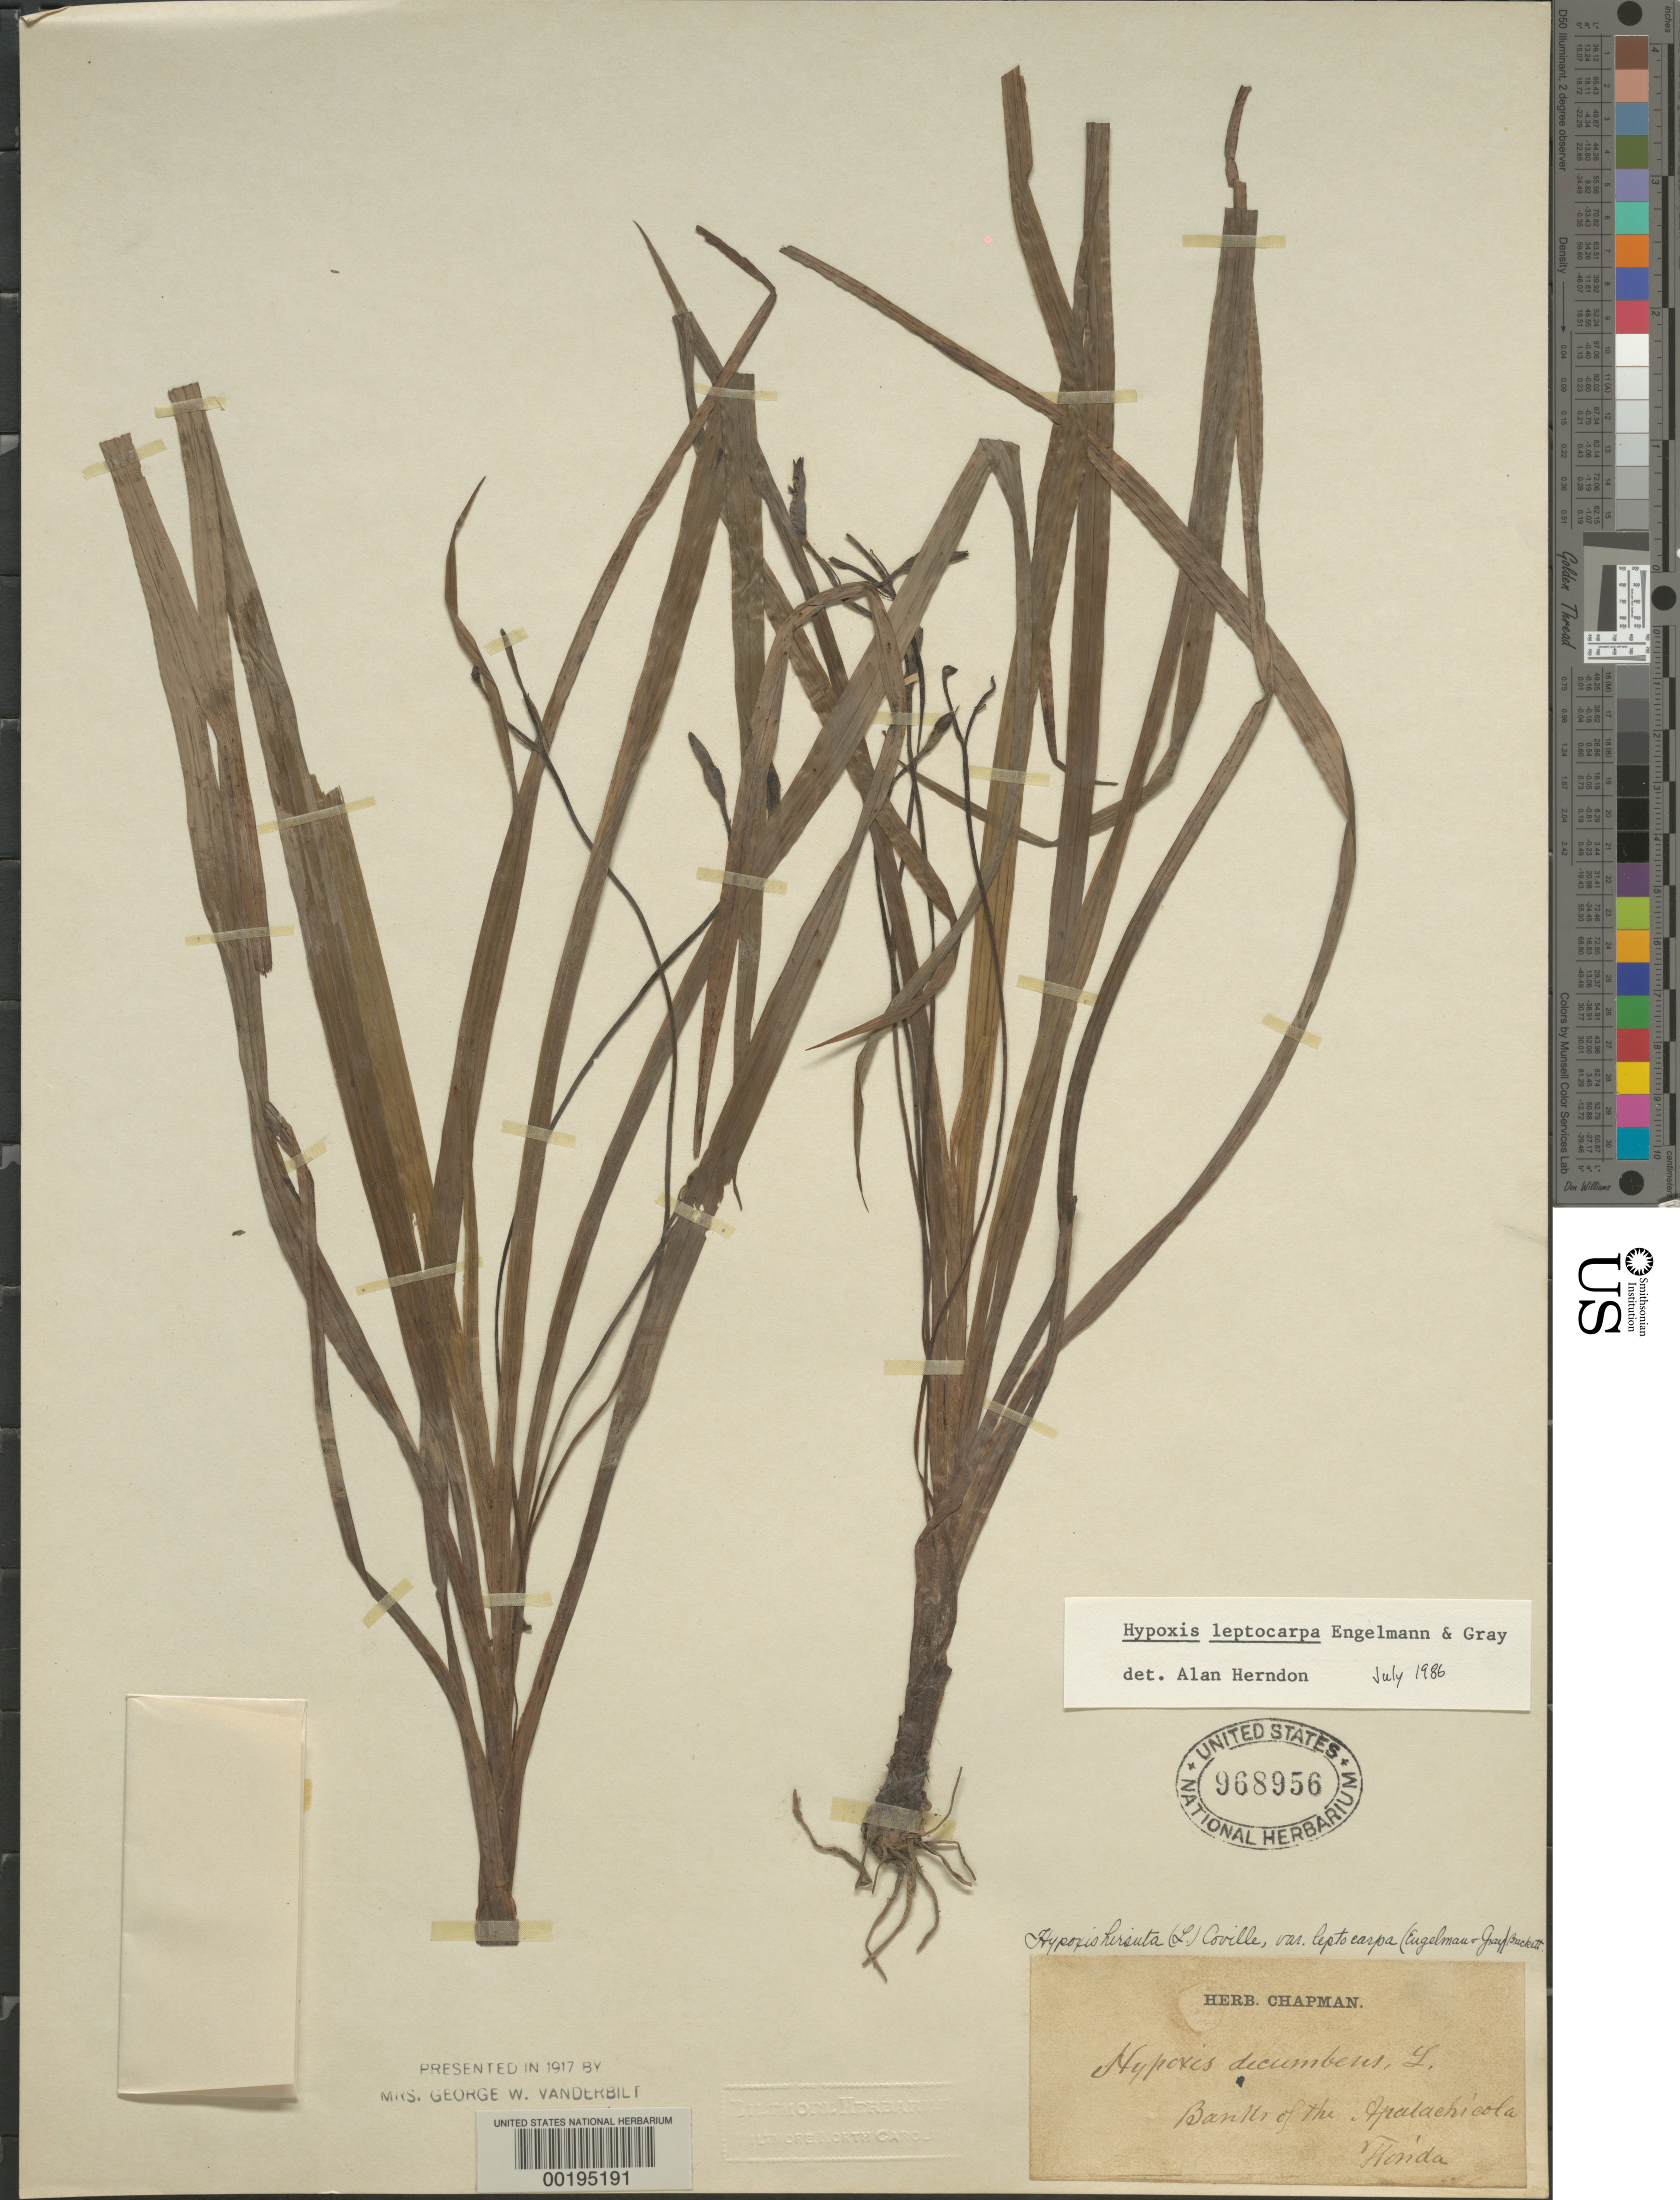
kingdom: Plantae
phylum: Tracheophyta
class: Liliopsida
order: Asparagales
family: Hypoxidaceae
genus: Hypoxis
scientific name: Hypoxis leptocarpa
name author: (Engelm. & A. Gray) Small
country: United States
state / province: Florida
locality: Apalachicola river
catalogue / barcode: US 968956